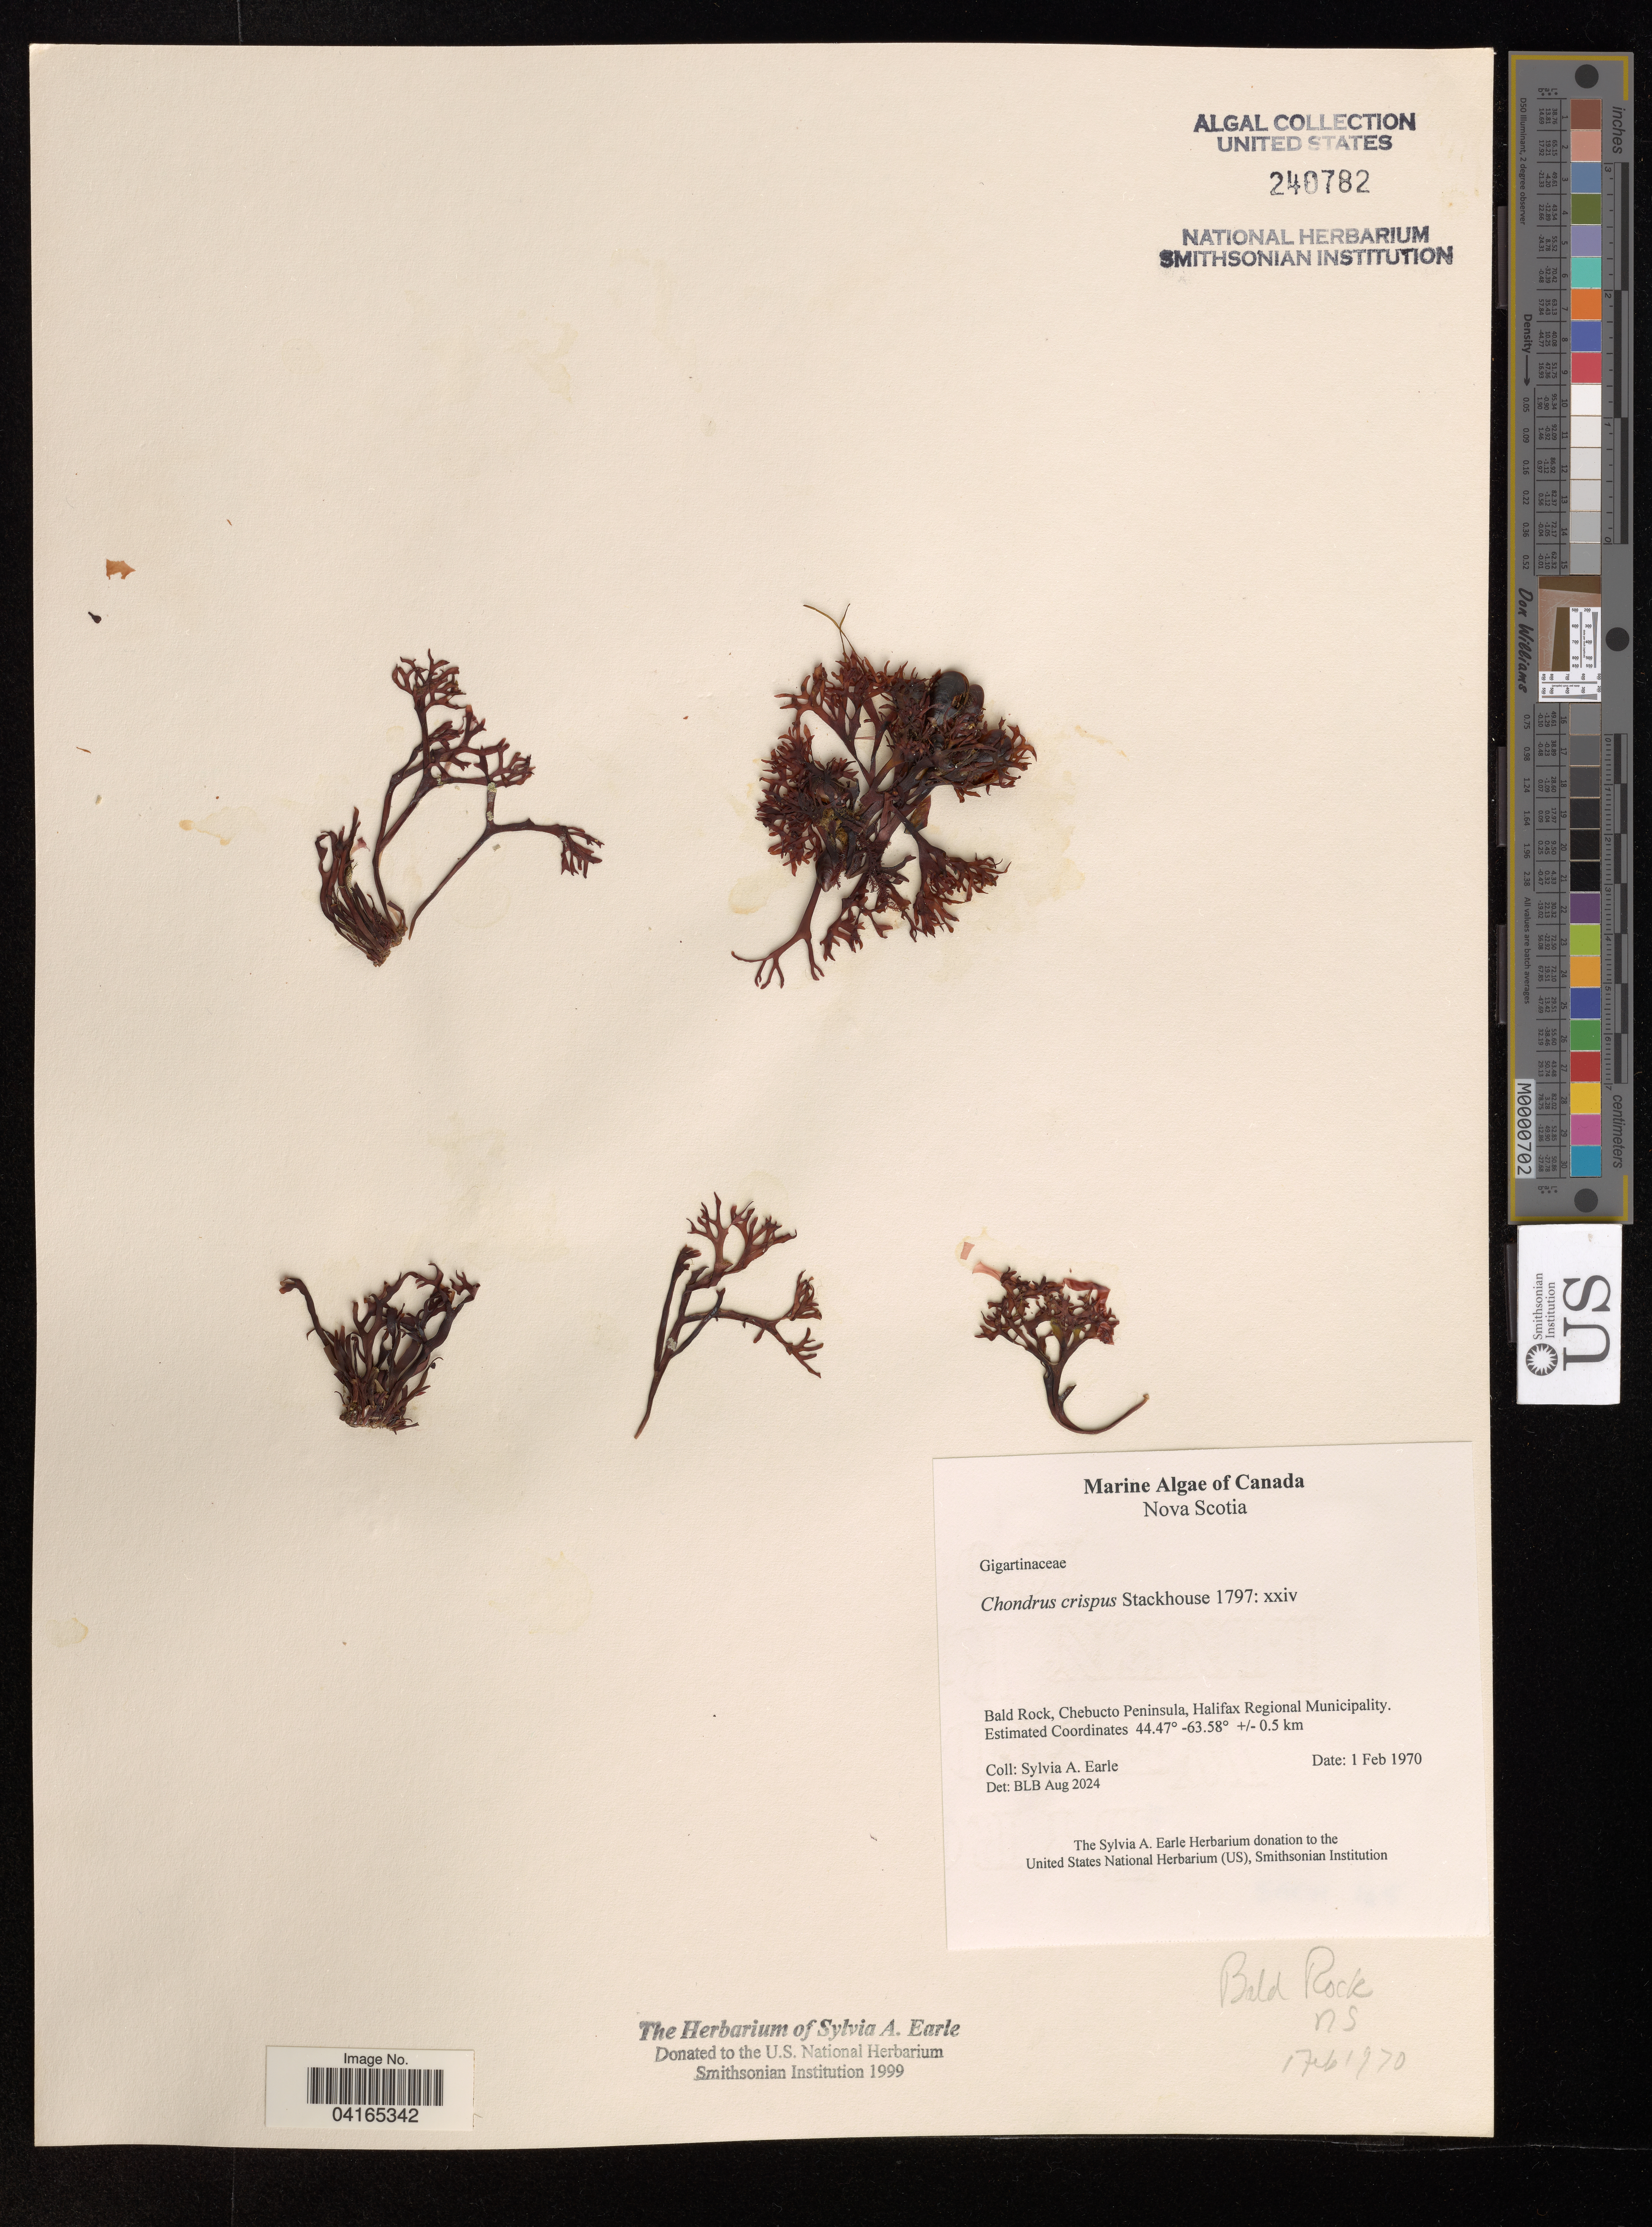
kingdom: Plantae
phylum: Rhodophyta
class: Florideophyceae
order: Gigartinales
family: Gigartinaceae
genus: Chondrus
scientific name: Chondrus crispus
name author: Stackh.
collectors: S. A. Earle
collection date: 1970-02-01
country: Canada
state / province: Nova Scotia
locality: Bald Rock. Chebucto Peninsula, Halifax Regional Municipality.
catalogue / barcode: US 240782